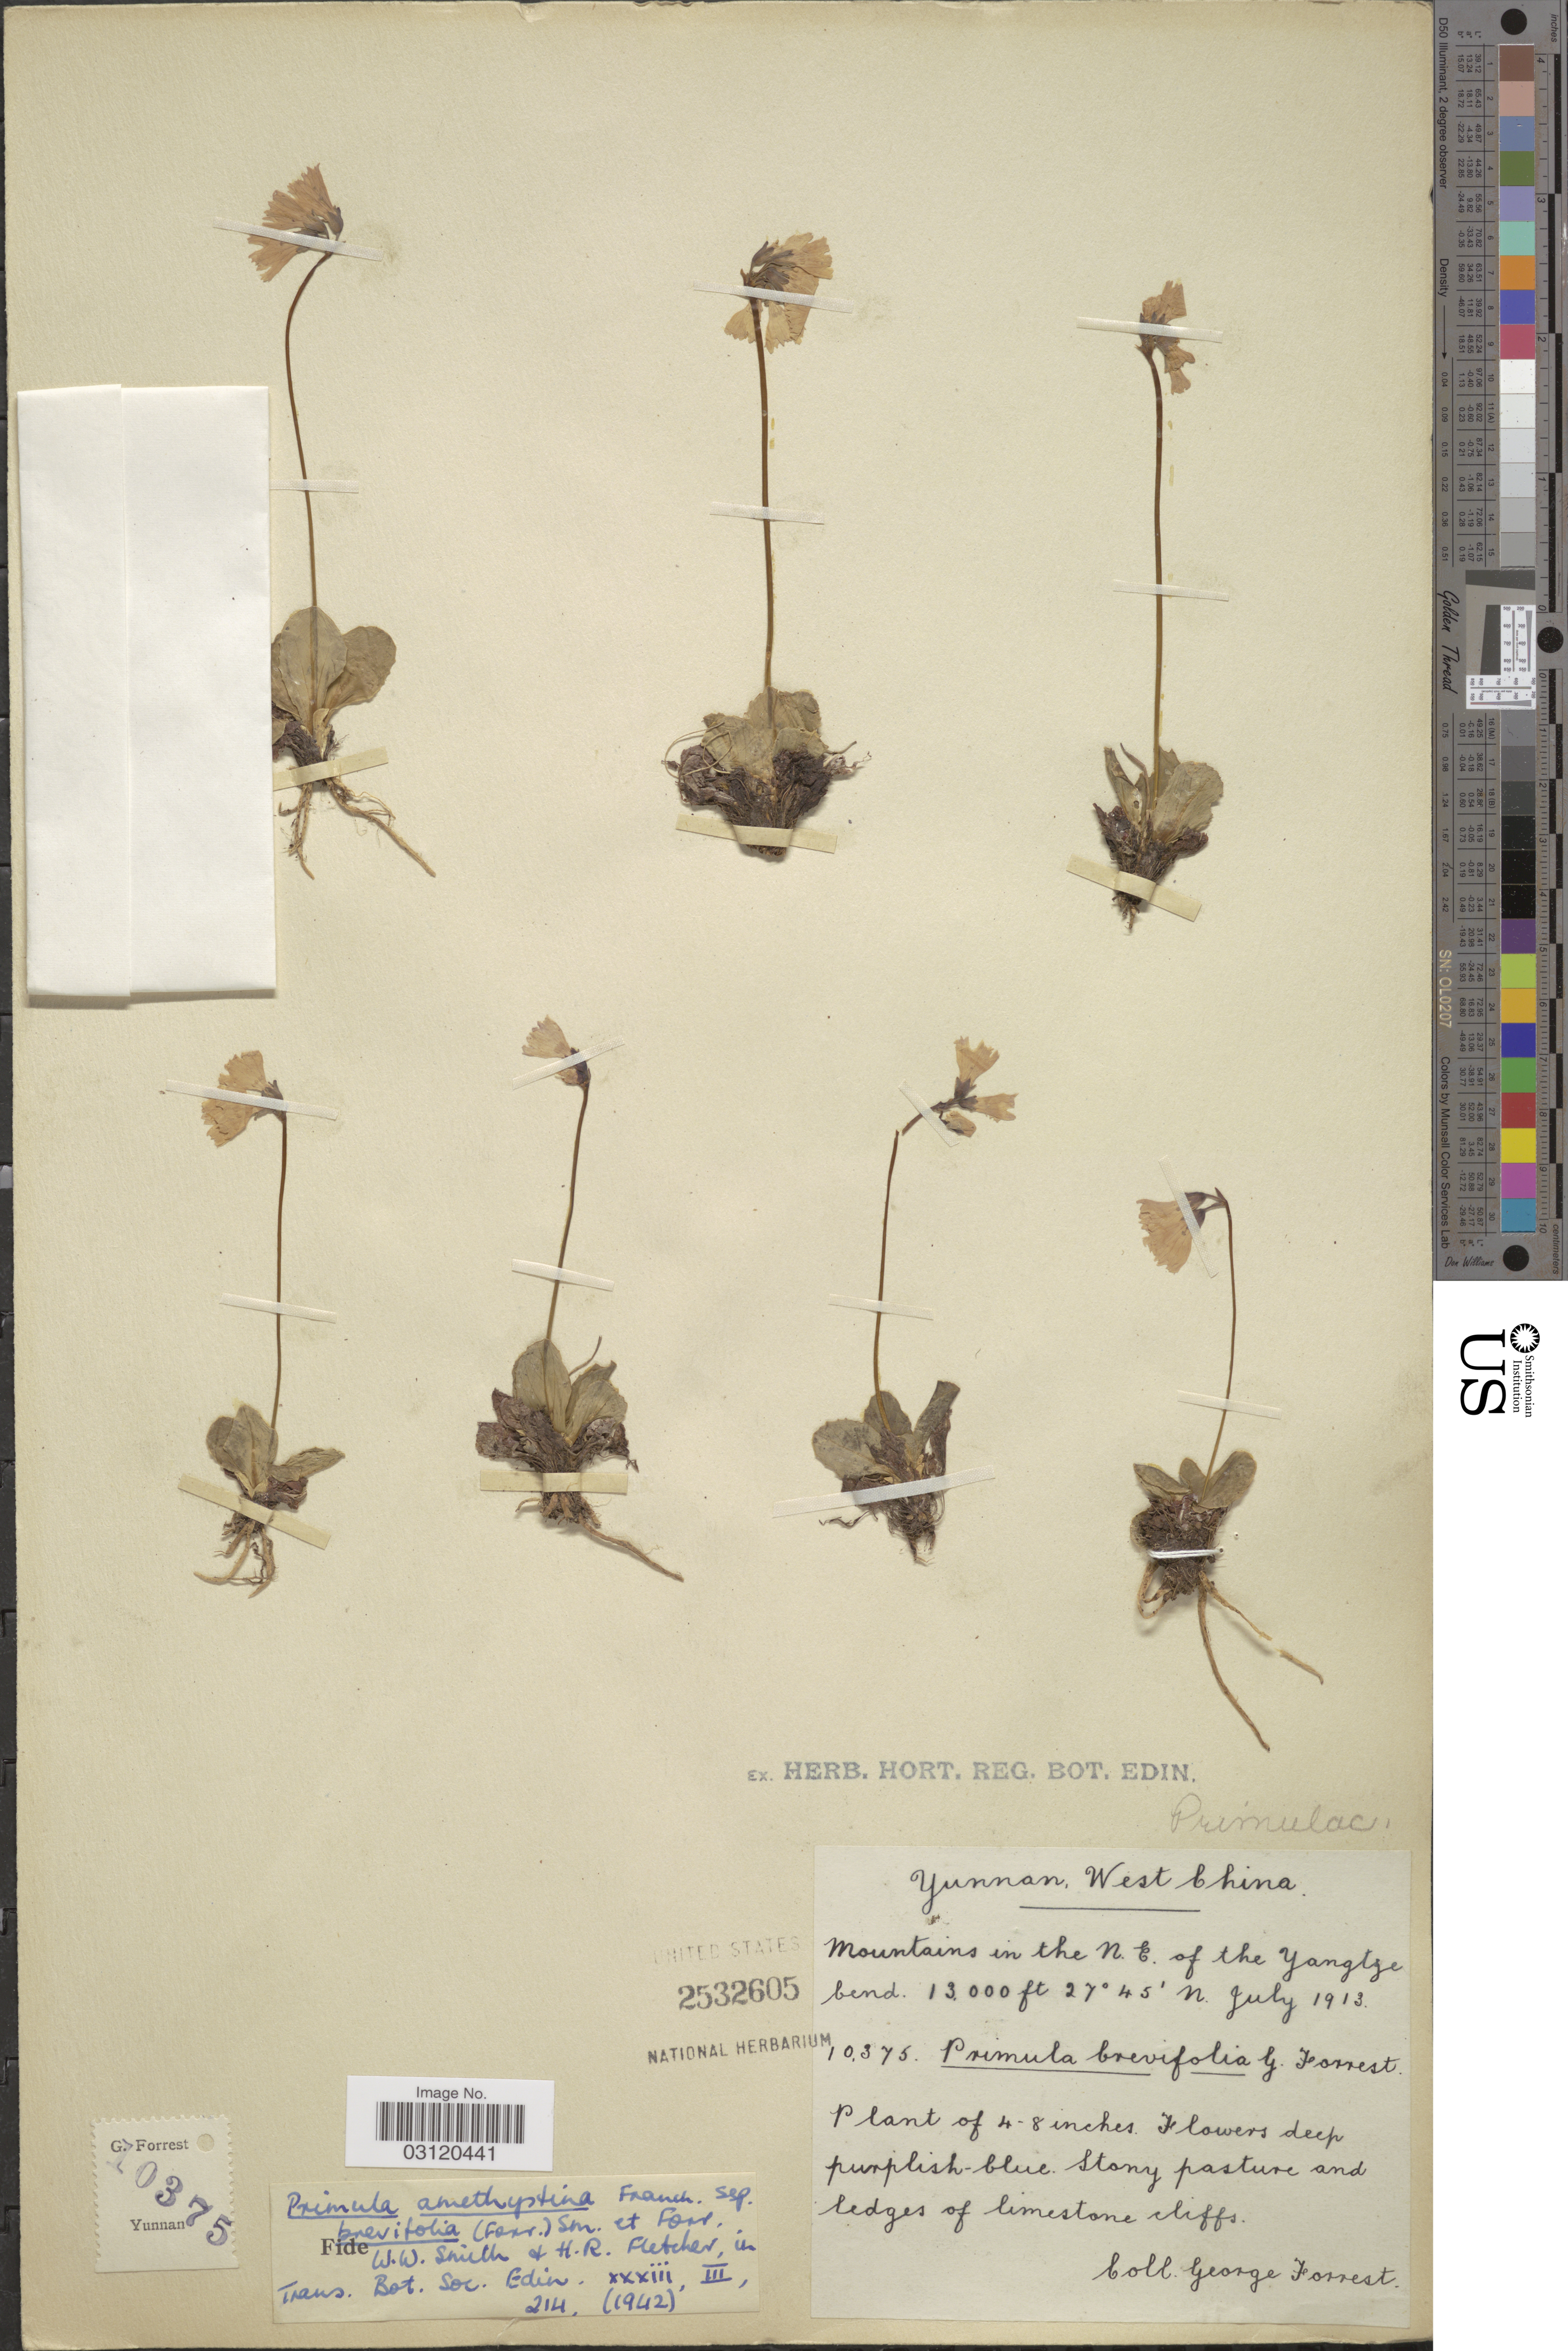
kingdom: Plantae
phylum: Tracheophyta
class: Magnoliopsida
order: Ericales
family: Primulaceae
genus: Primula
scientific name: Primula amethystina subsp. brevifolia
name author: (Forrest) W.W. Sm. & Forrest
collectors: G. Forrest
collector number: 10375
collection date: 1913-07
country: China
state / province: Yunnan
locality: West China. Mountains in the N.E. of the Yangtze bend.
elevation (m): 3962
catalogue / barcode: US 2532605